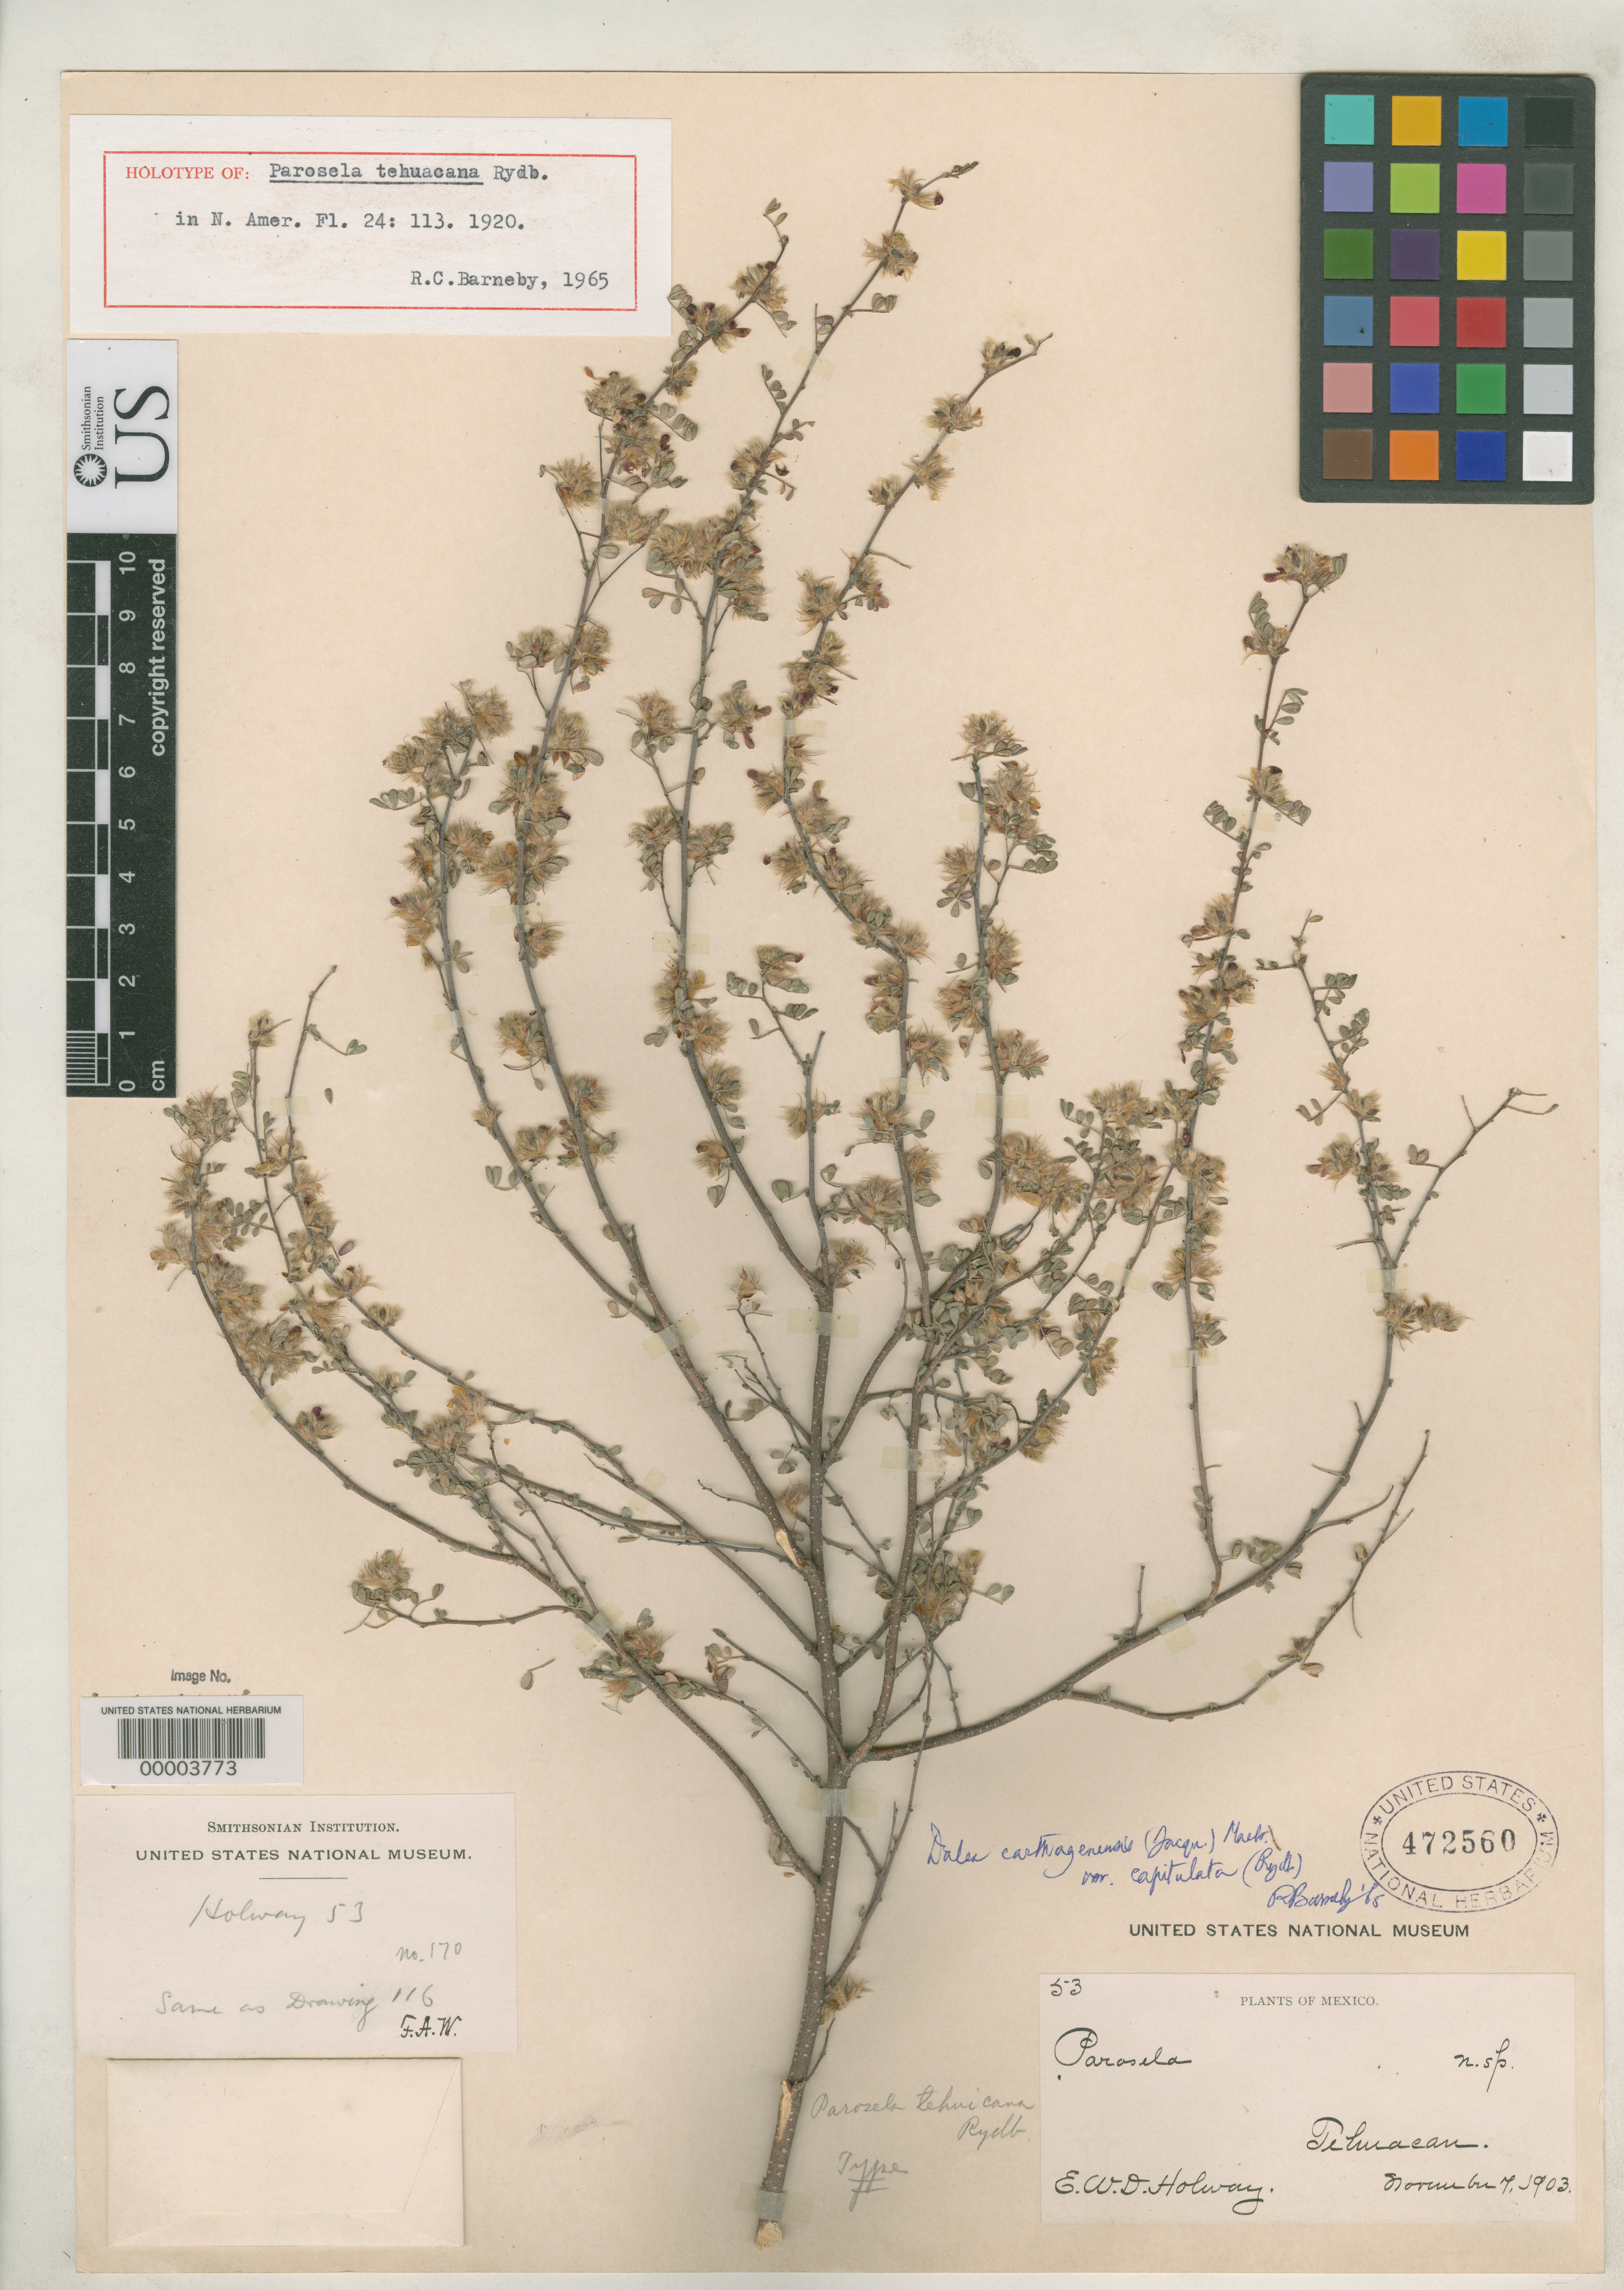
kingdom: Plantae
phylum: Tracheophyta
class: Magnoliopsida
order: Fabales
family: Fabaceae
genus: Parosela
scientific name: Parosela tehuacana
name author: Rydb.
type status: Holotype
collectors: E. W. D. Holway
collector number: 53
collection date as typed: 07 Nov 1903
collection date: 1903-11-07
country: Mexico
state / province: Puebla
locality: Tehuacan.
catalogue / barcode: US 472560